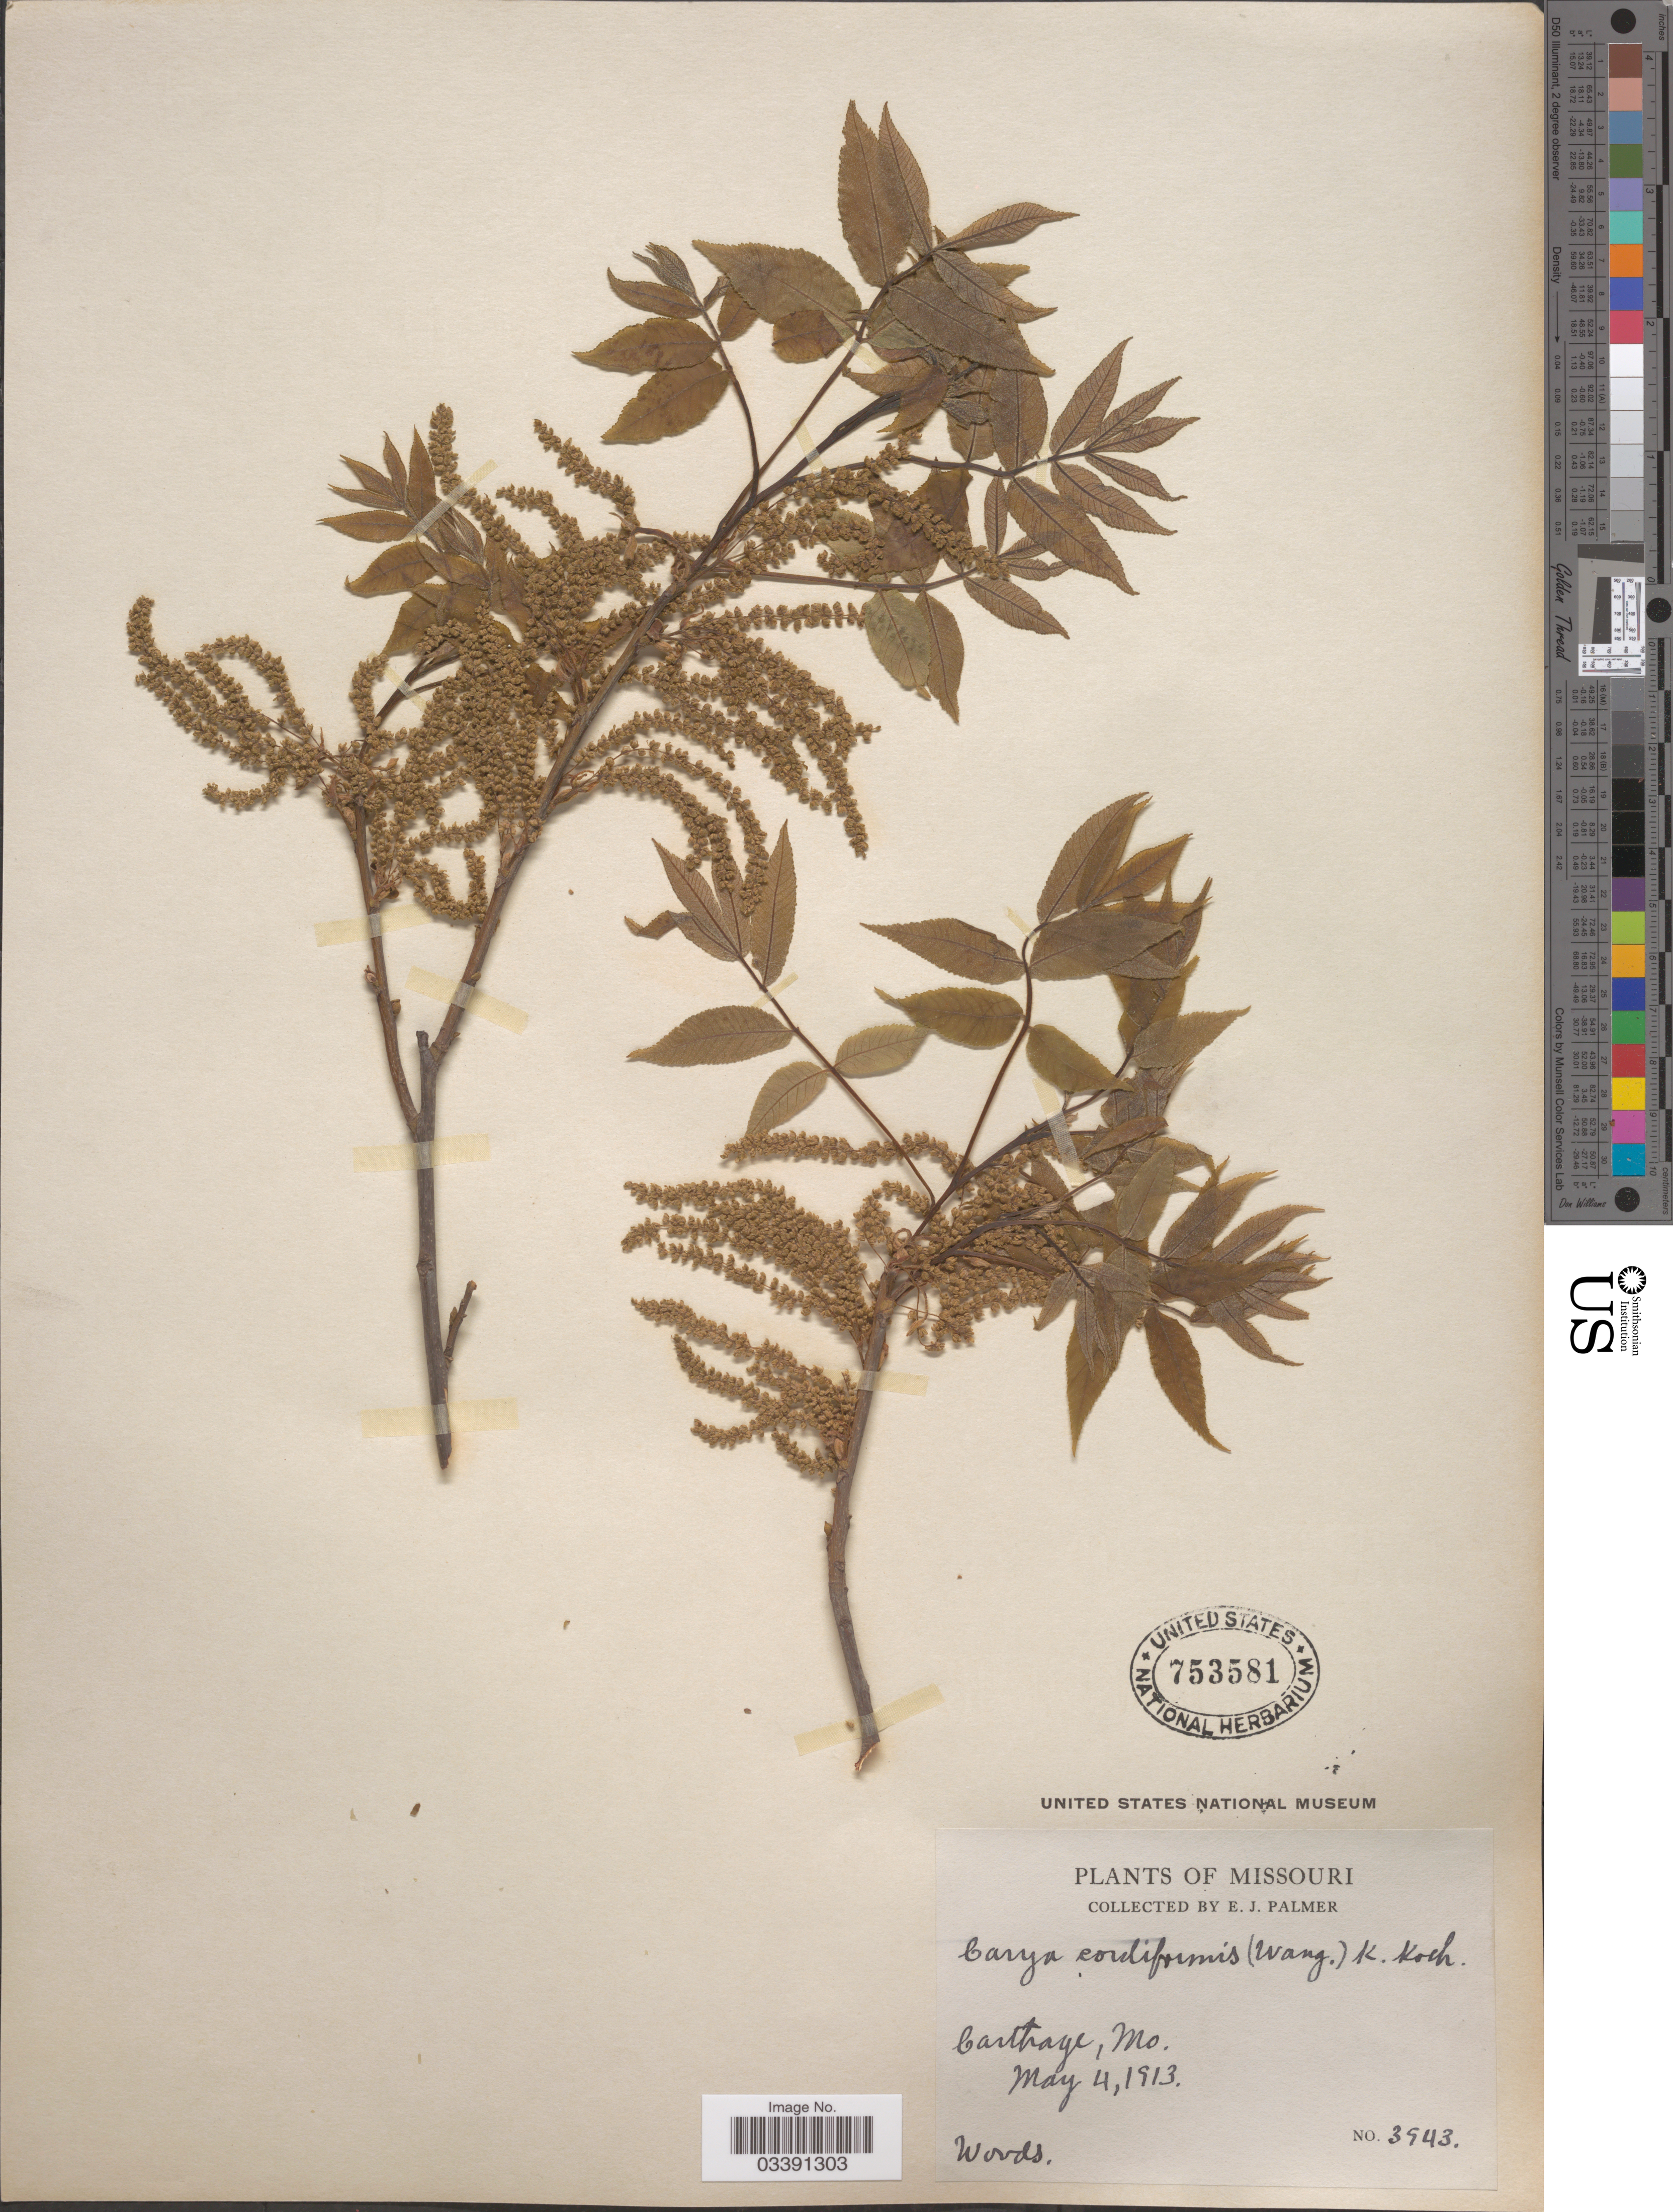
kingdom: Plantae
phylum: Tracheophyta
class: Magnoliopsida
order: Fagales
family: Juglandaceae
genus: Carya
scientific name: Carya cordiformis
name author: (Wangenh.) K. Koch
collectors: E. J. Palmer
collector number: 3943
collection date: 1913-05-04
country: United States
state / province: Missouri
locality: Carthage.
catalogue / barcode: US 753581